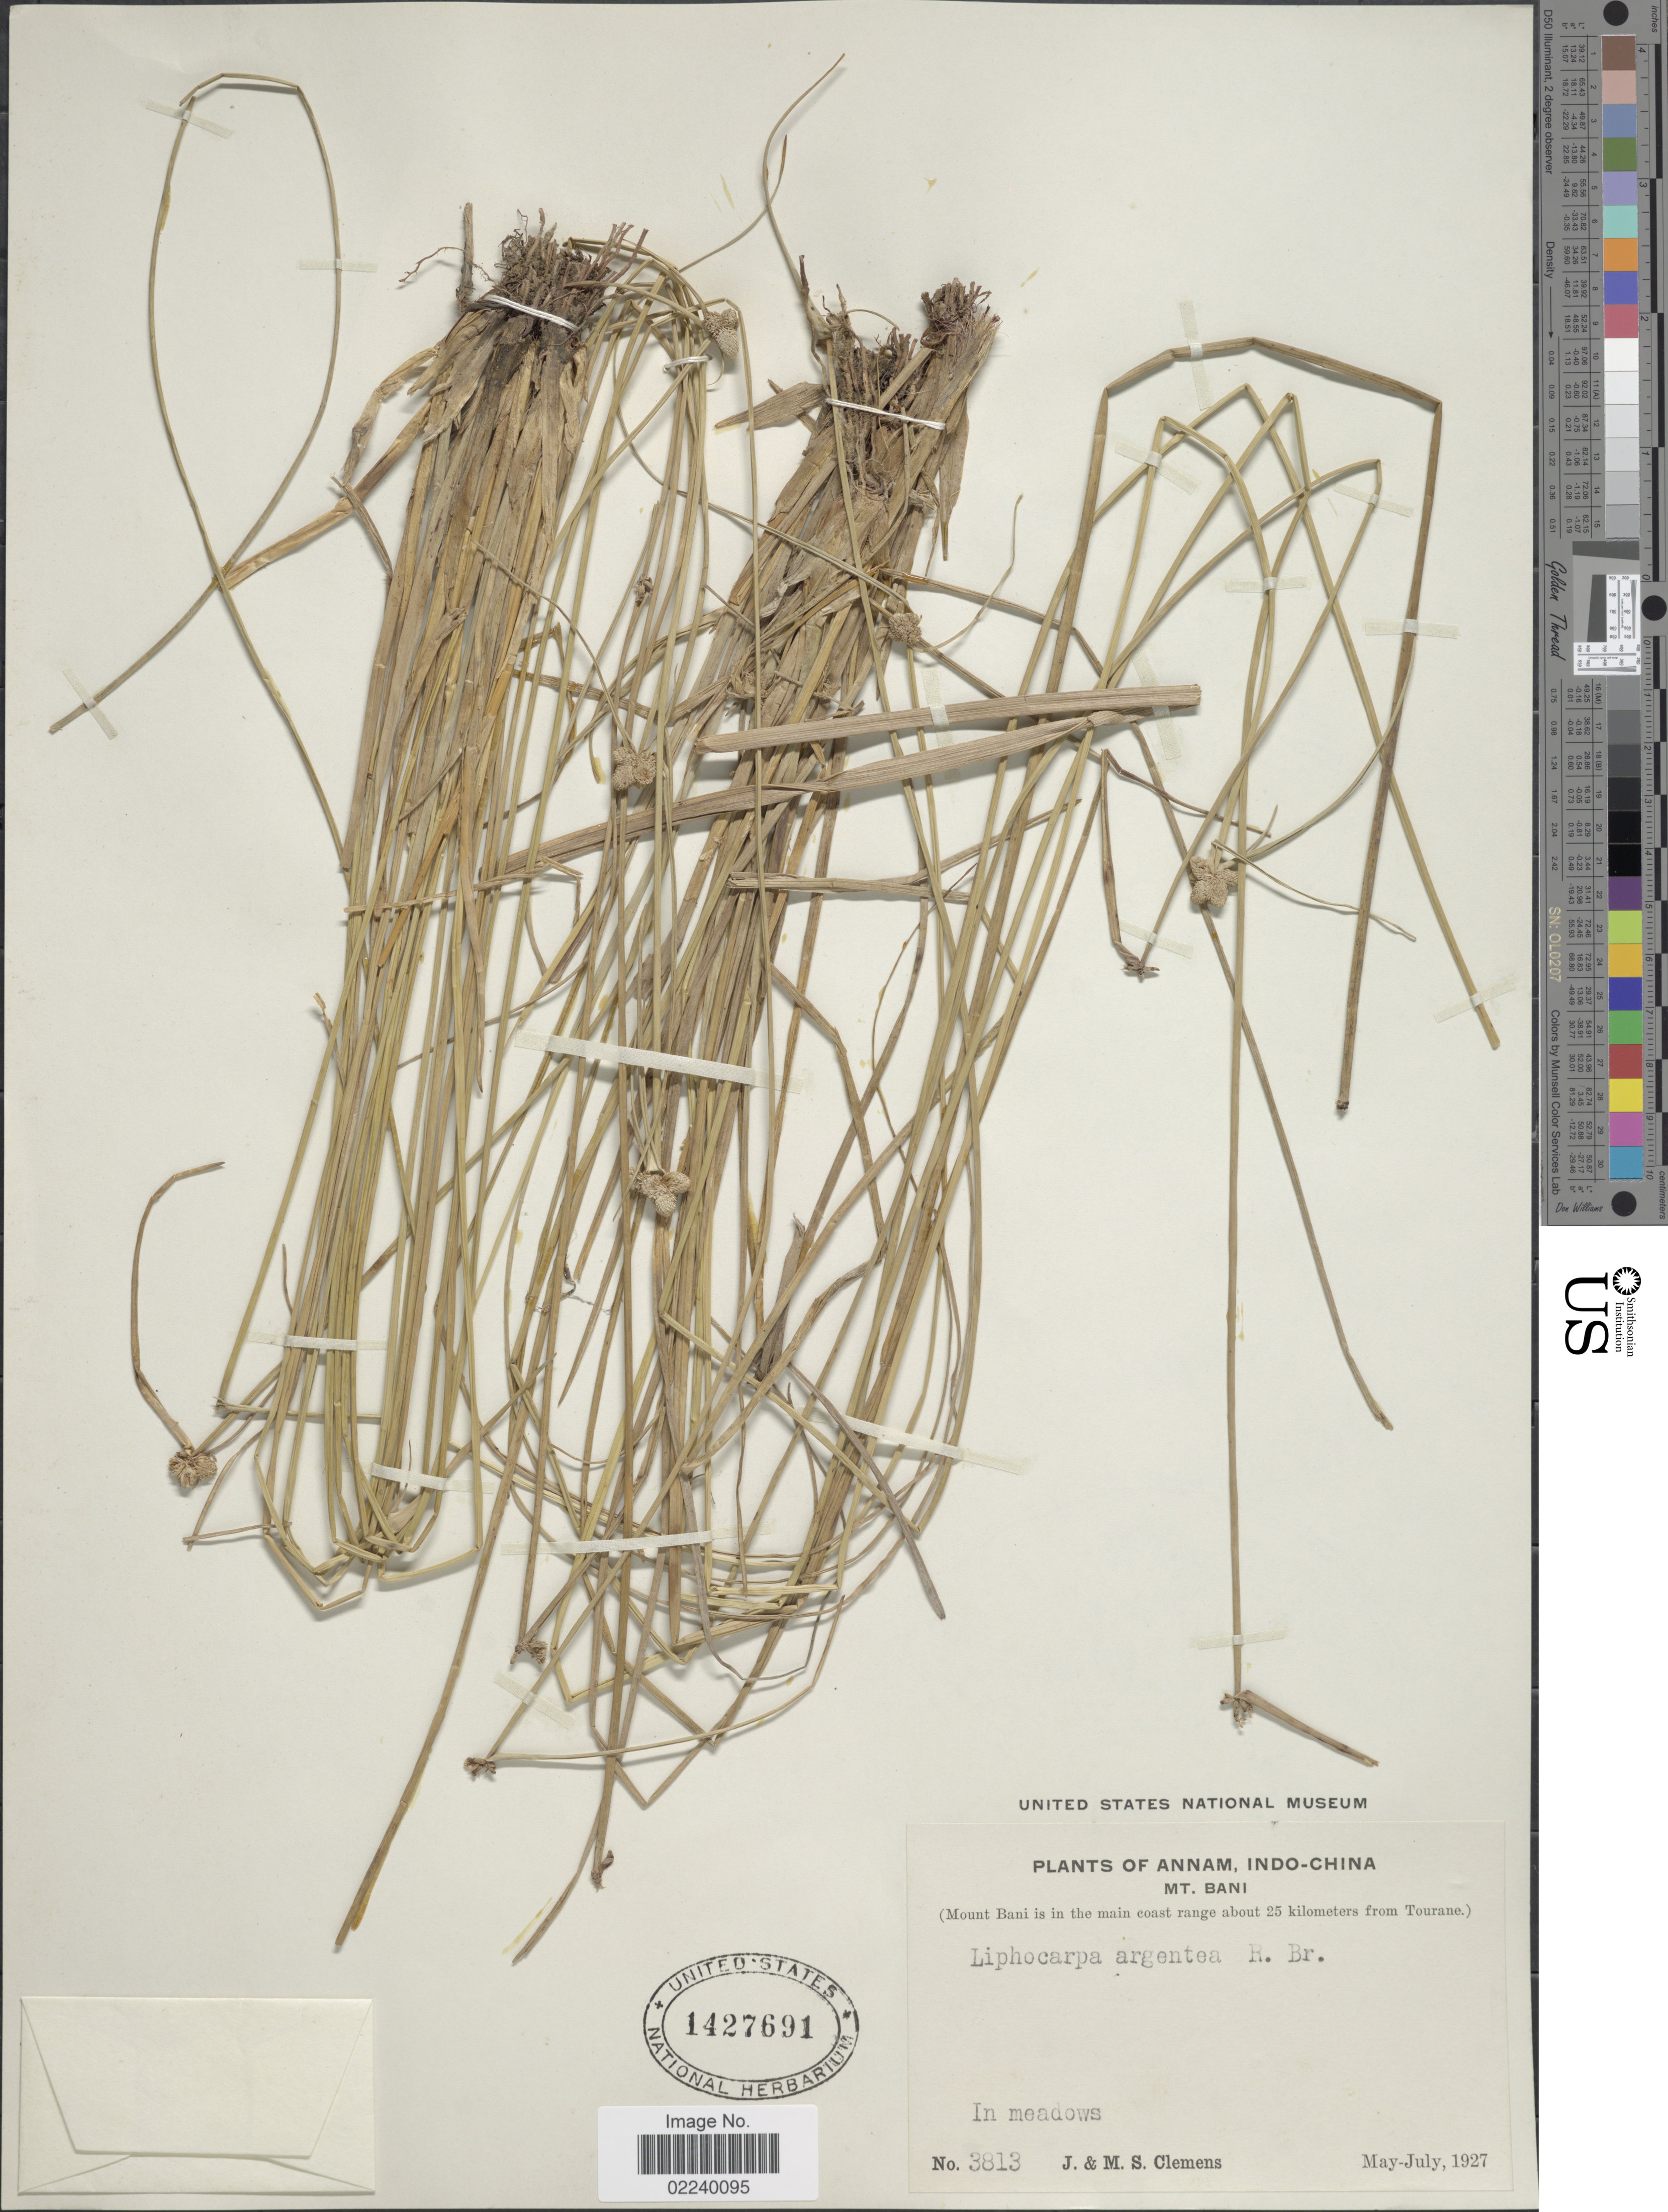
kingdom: Plantae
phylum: Tracheophyta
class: Liliopsida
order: Poales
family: Cyperaceae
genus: Cyperus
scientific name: Cyperus albescens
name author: (Steud.) Larridon & Govaerts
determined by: Strong, Mark T., (BOT), Smithsonian Institution - National Museum of Natural History (UNITED STATES)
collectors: J. Clemens & M. S. Clemens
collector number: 3813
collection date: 1927-05/1927-07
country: Vietnam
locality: Annam, Indo-China, Mt. Bani (Mount Bani is in the main coast range about 25 kilometers from Tourane), in meadows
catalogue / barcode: US 1427691